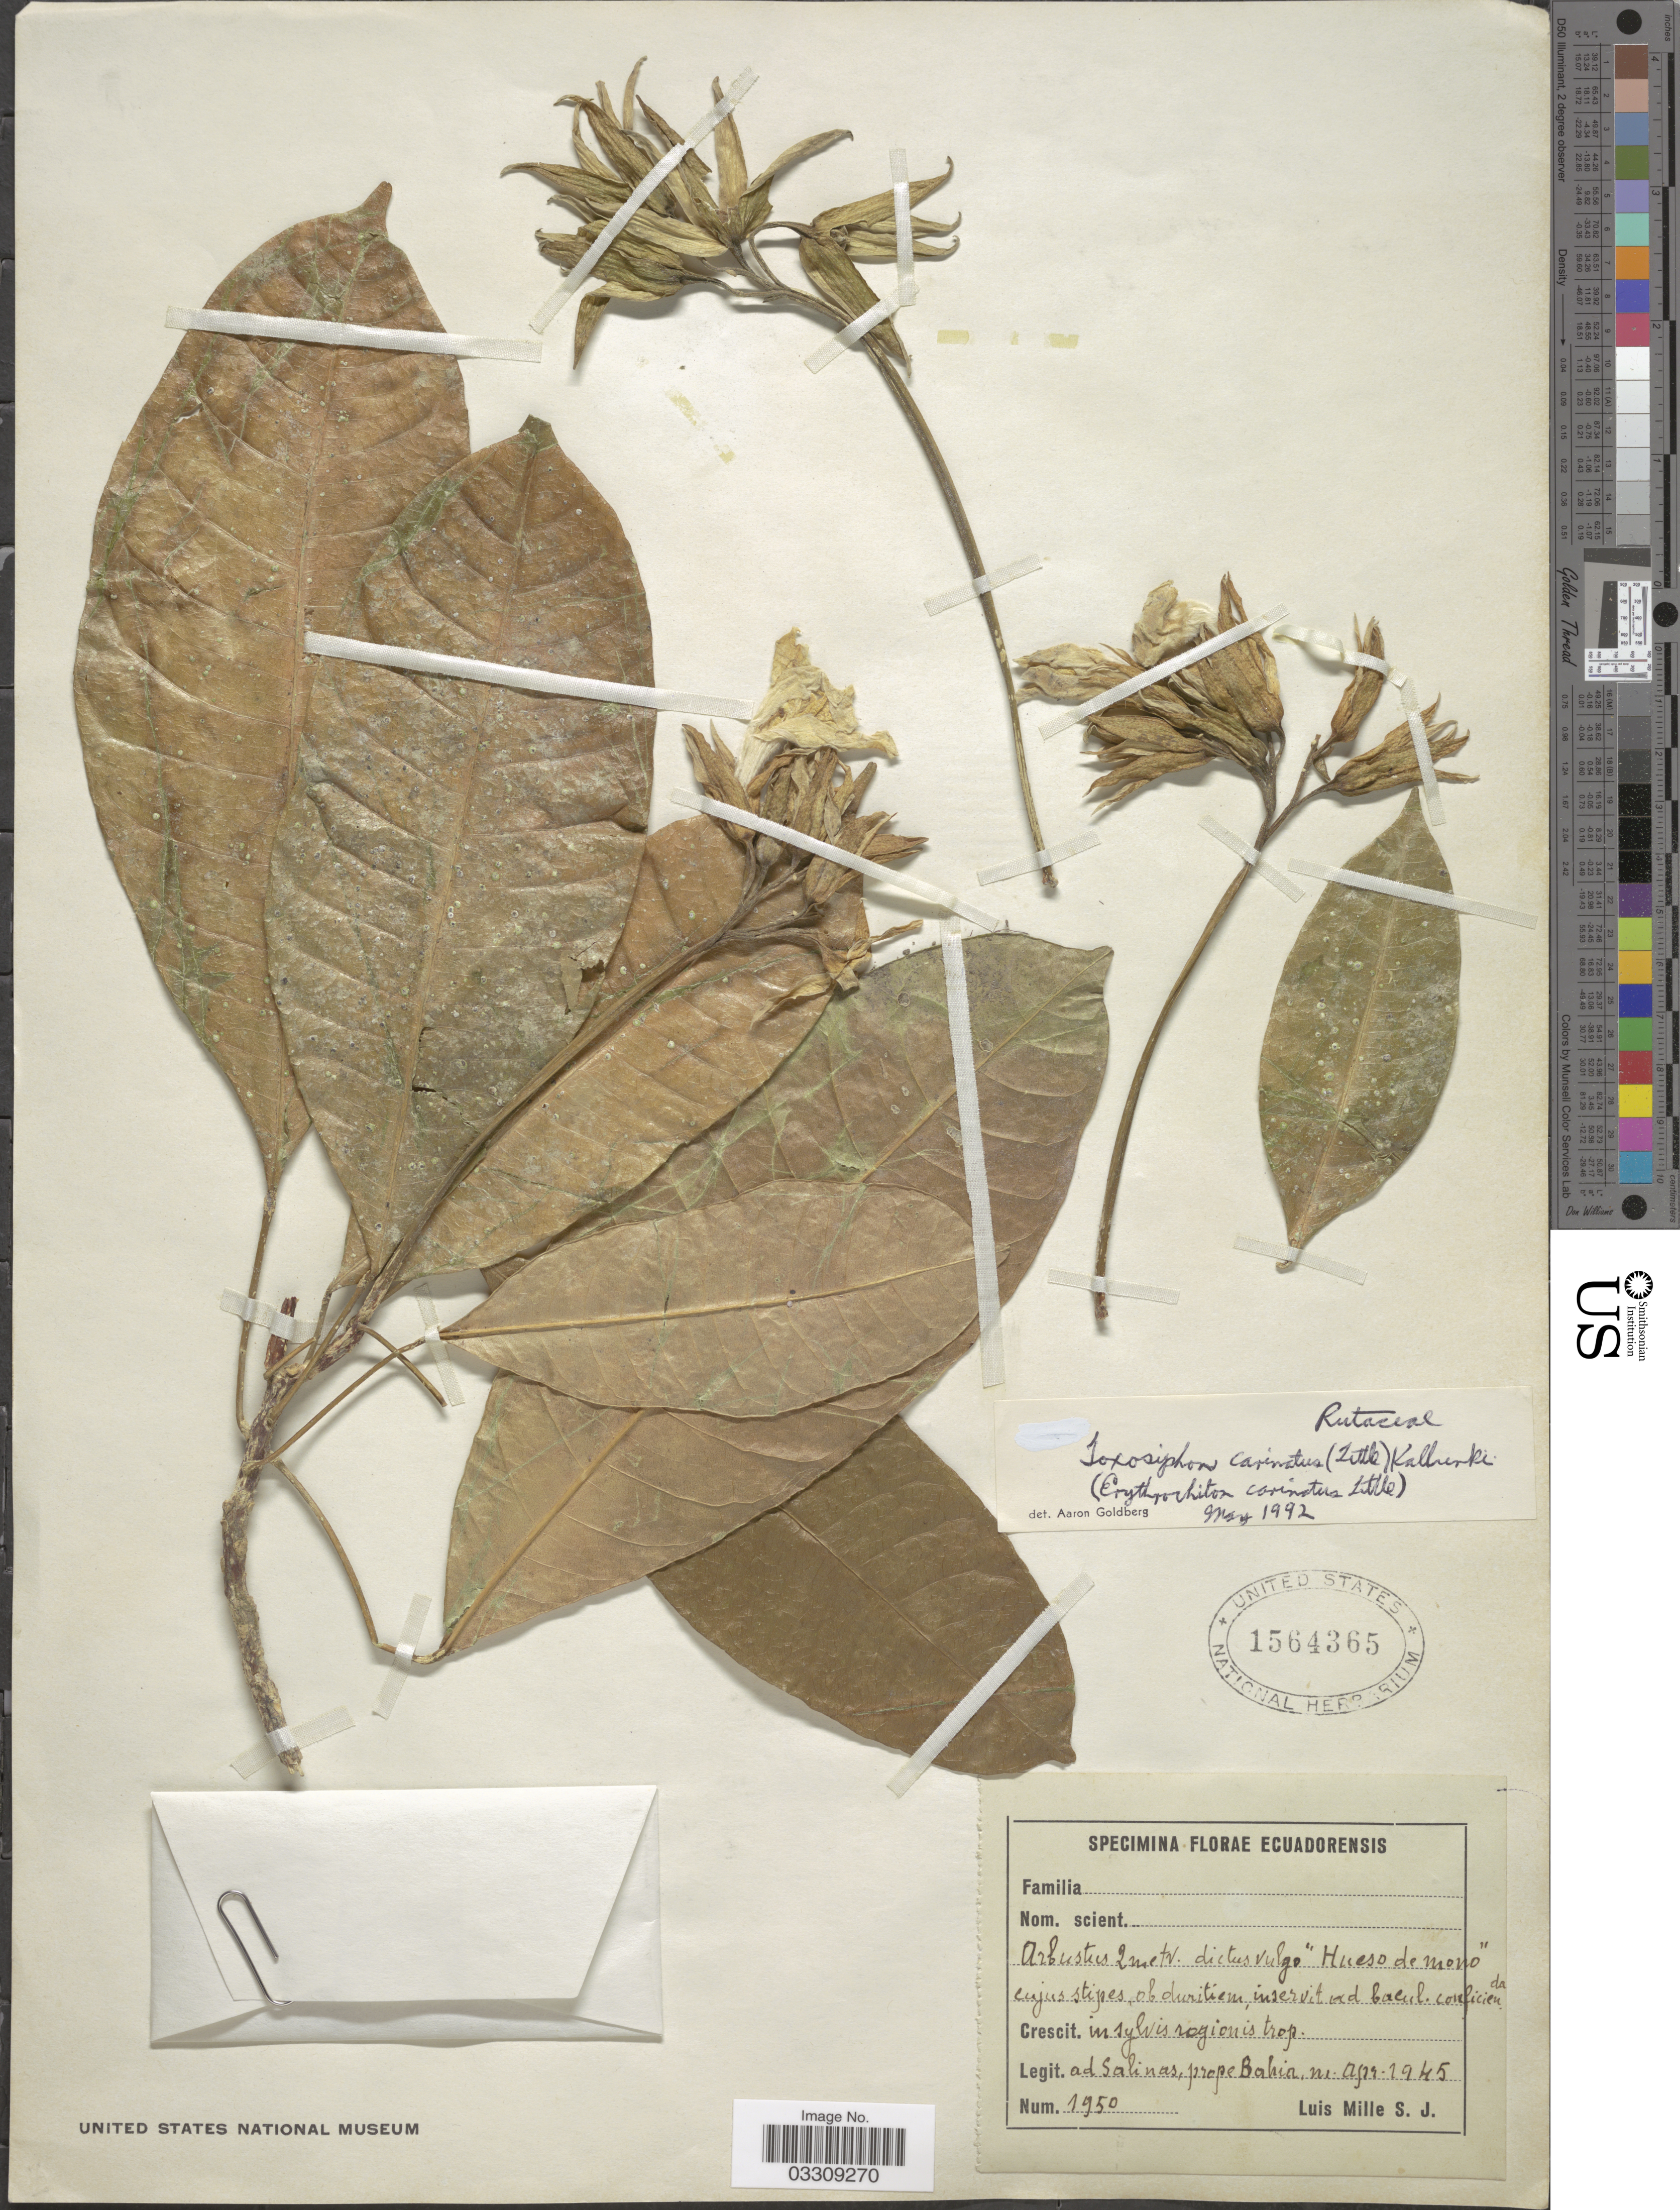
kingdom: Plantae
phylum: Tracheophyta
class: Magnoliopsida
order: Sapindales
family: Rutaceae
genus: Toxosiphon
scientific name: Toxosiphon carinatus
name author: (Little) Kallunki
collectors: L. Mille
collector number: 1950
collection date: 1945-04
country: Ecuador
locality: Ad Salinas, prope Bahia.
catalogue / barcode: US 1564365